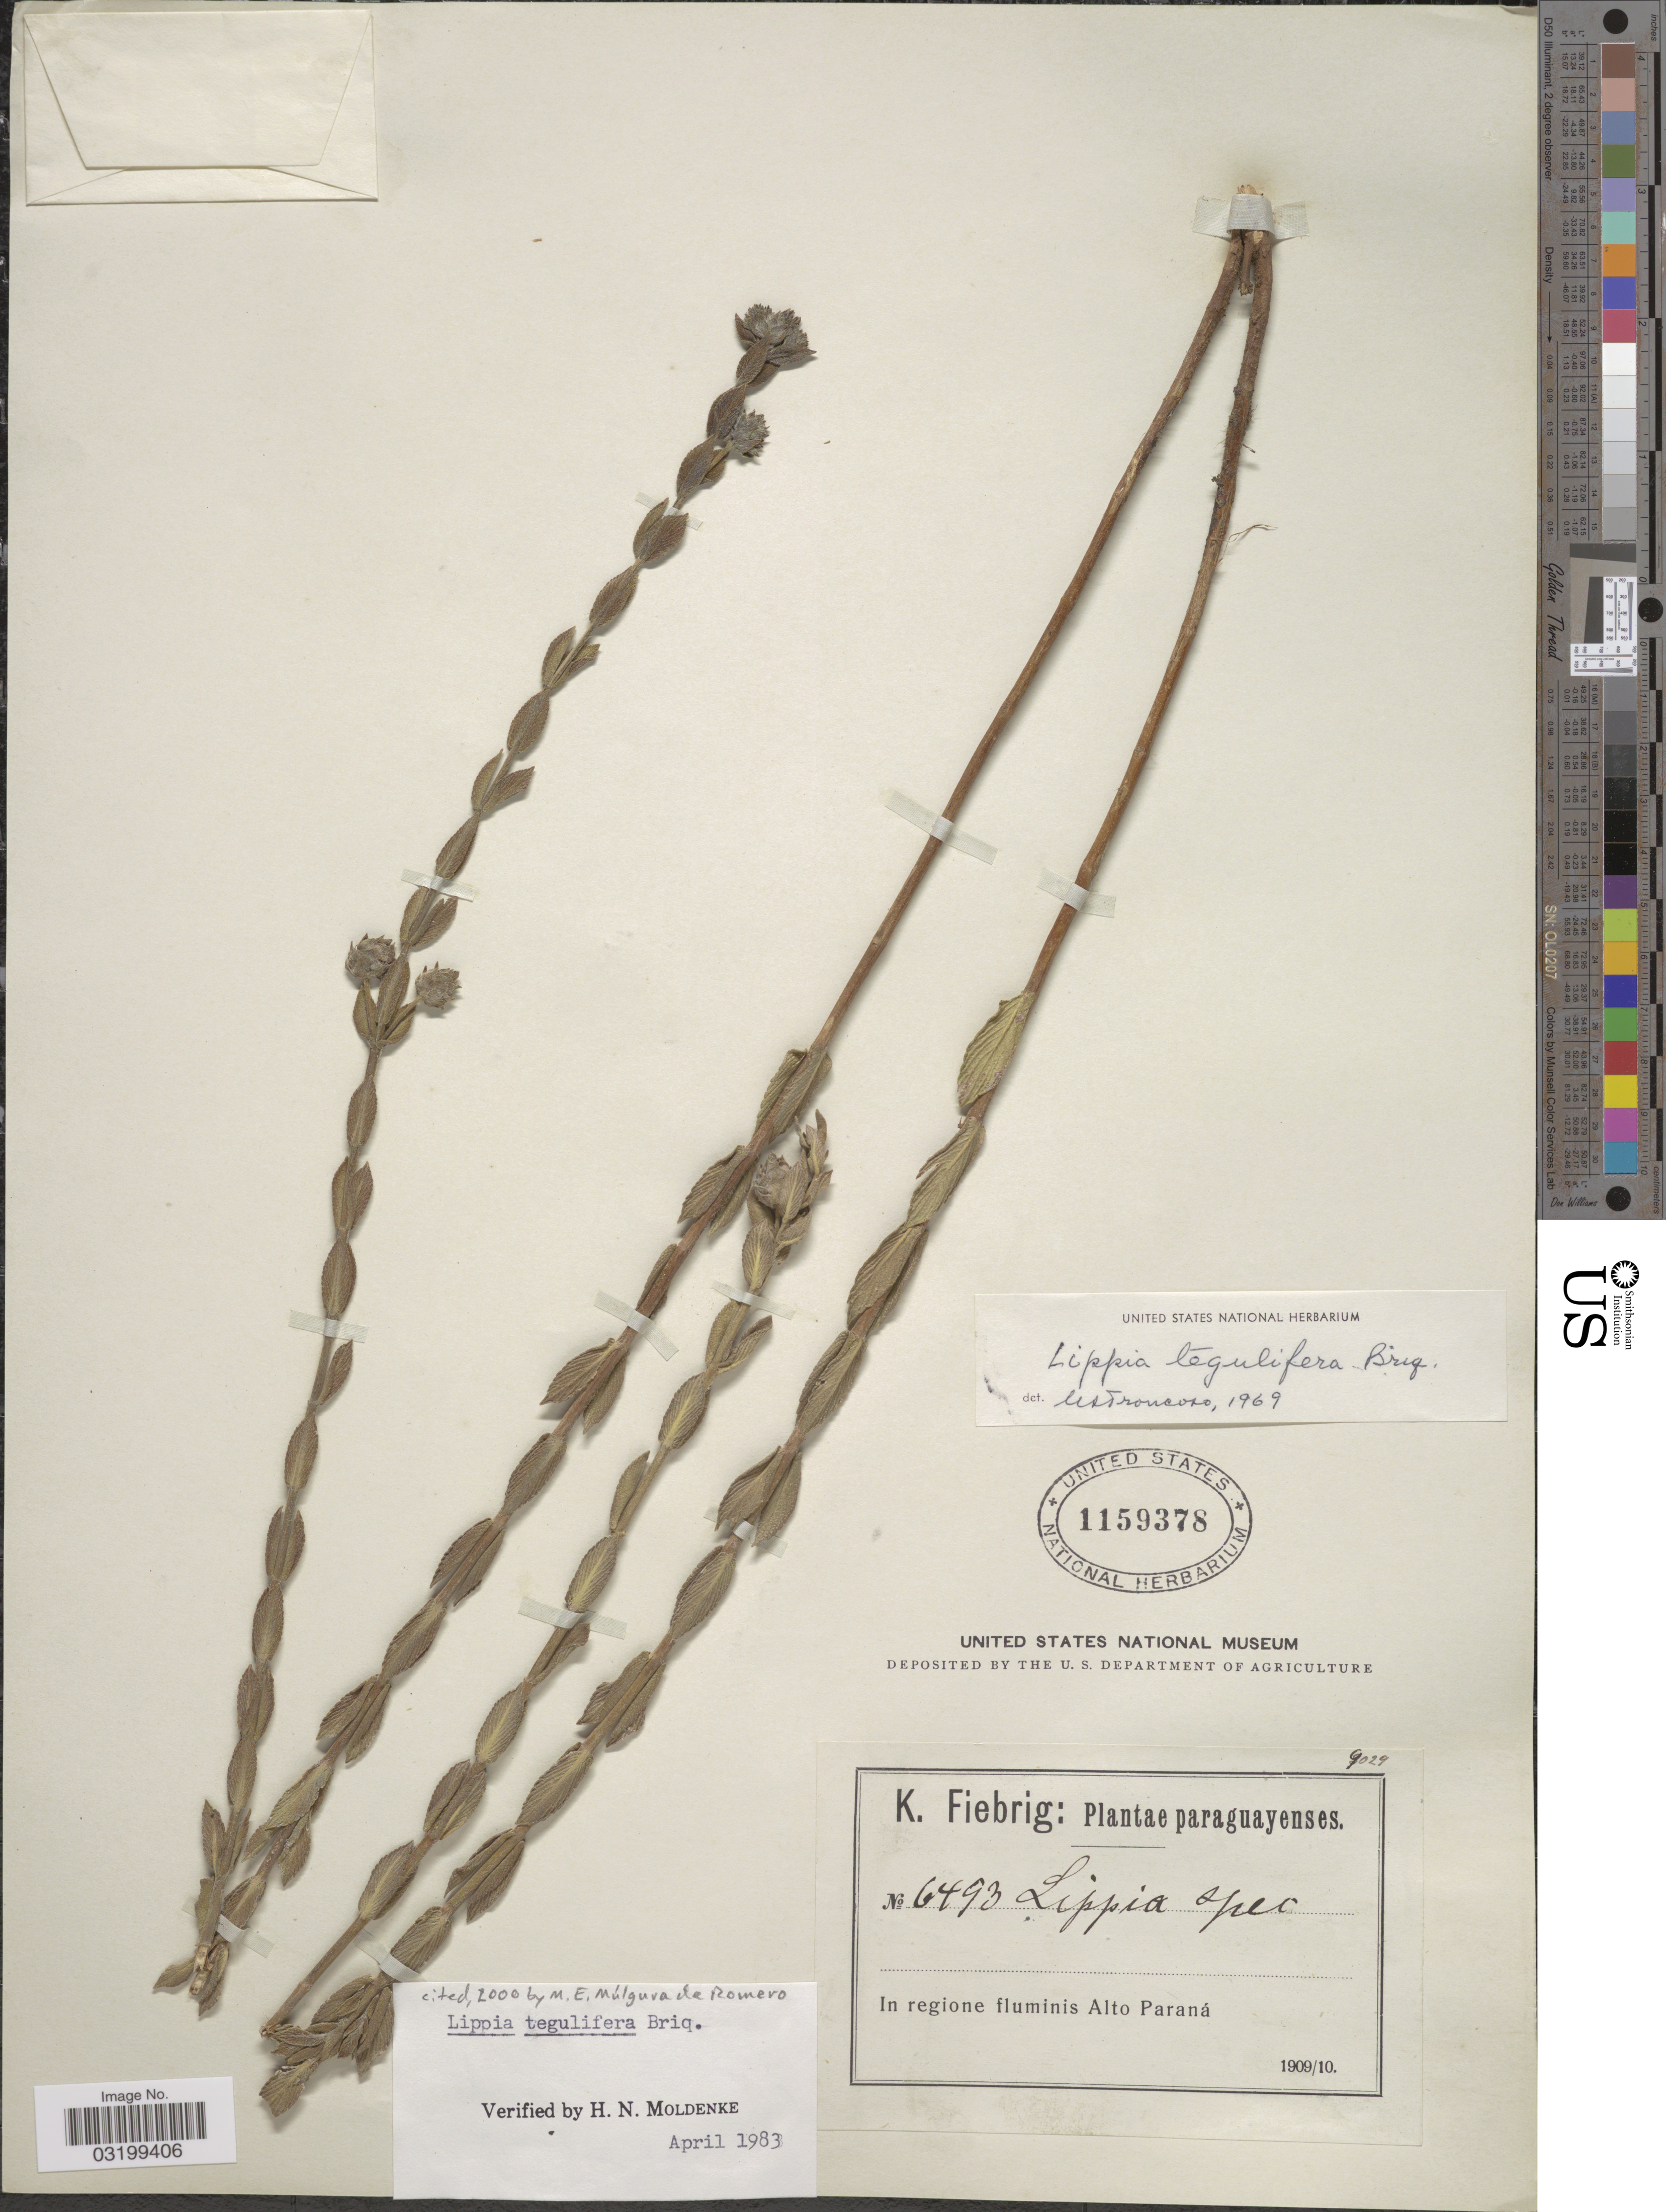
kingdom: Plantae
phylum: Tracheophyta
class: Magnoliopsida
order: Lamiales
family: Verbenaceae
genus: Lippia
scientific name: Lippia tegulifera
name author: Briq.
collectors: K. Fiebrig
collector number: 6493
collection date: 1909/1910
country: Paraguay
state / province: Alto Parana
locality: In regione fluminis Alto Paraná.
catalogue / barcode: US 1159378